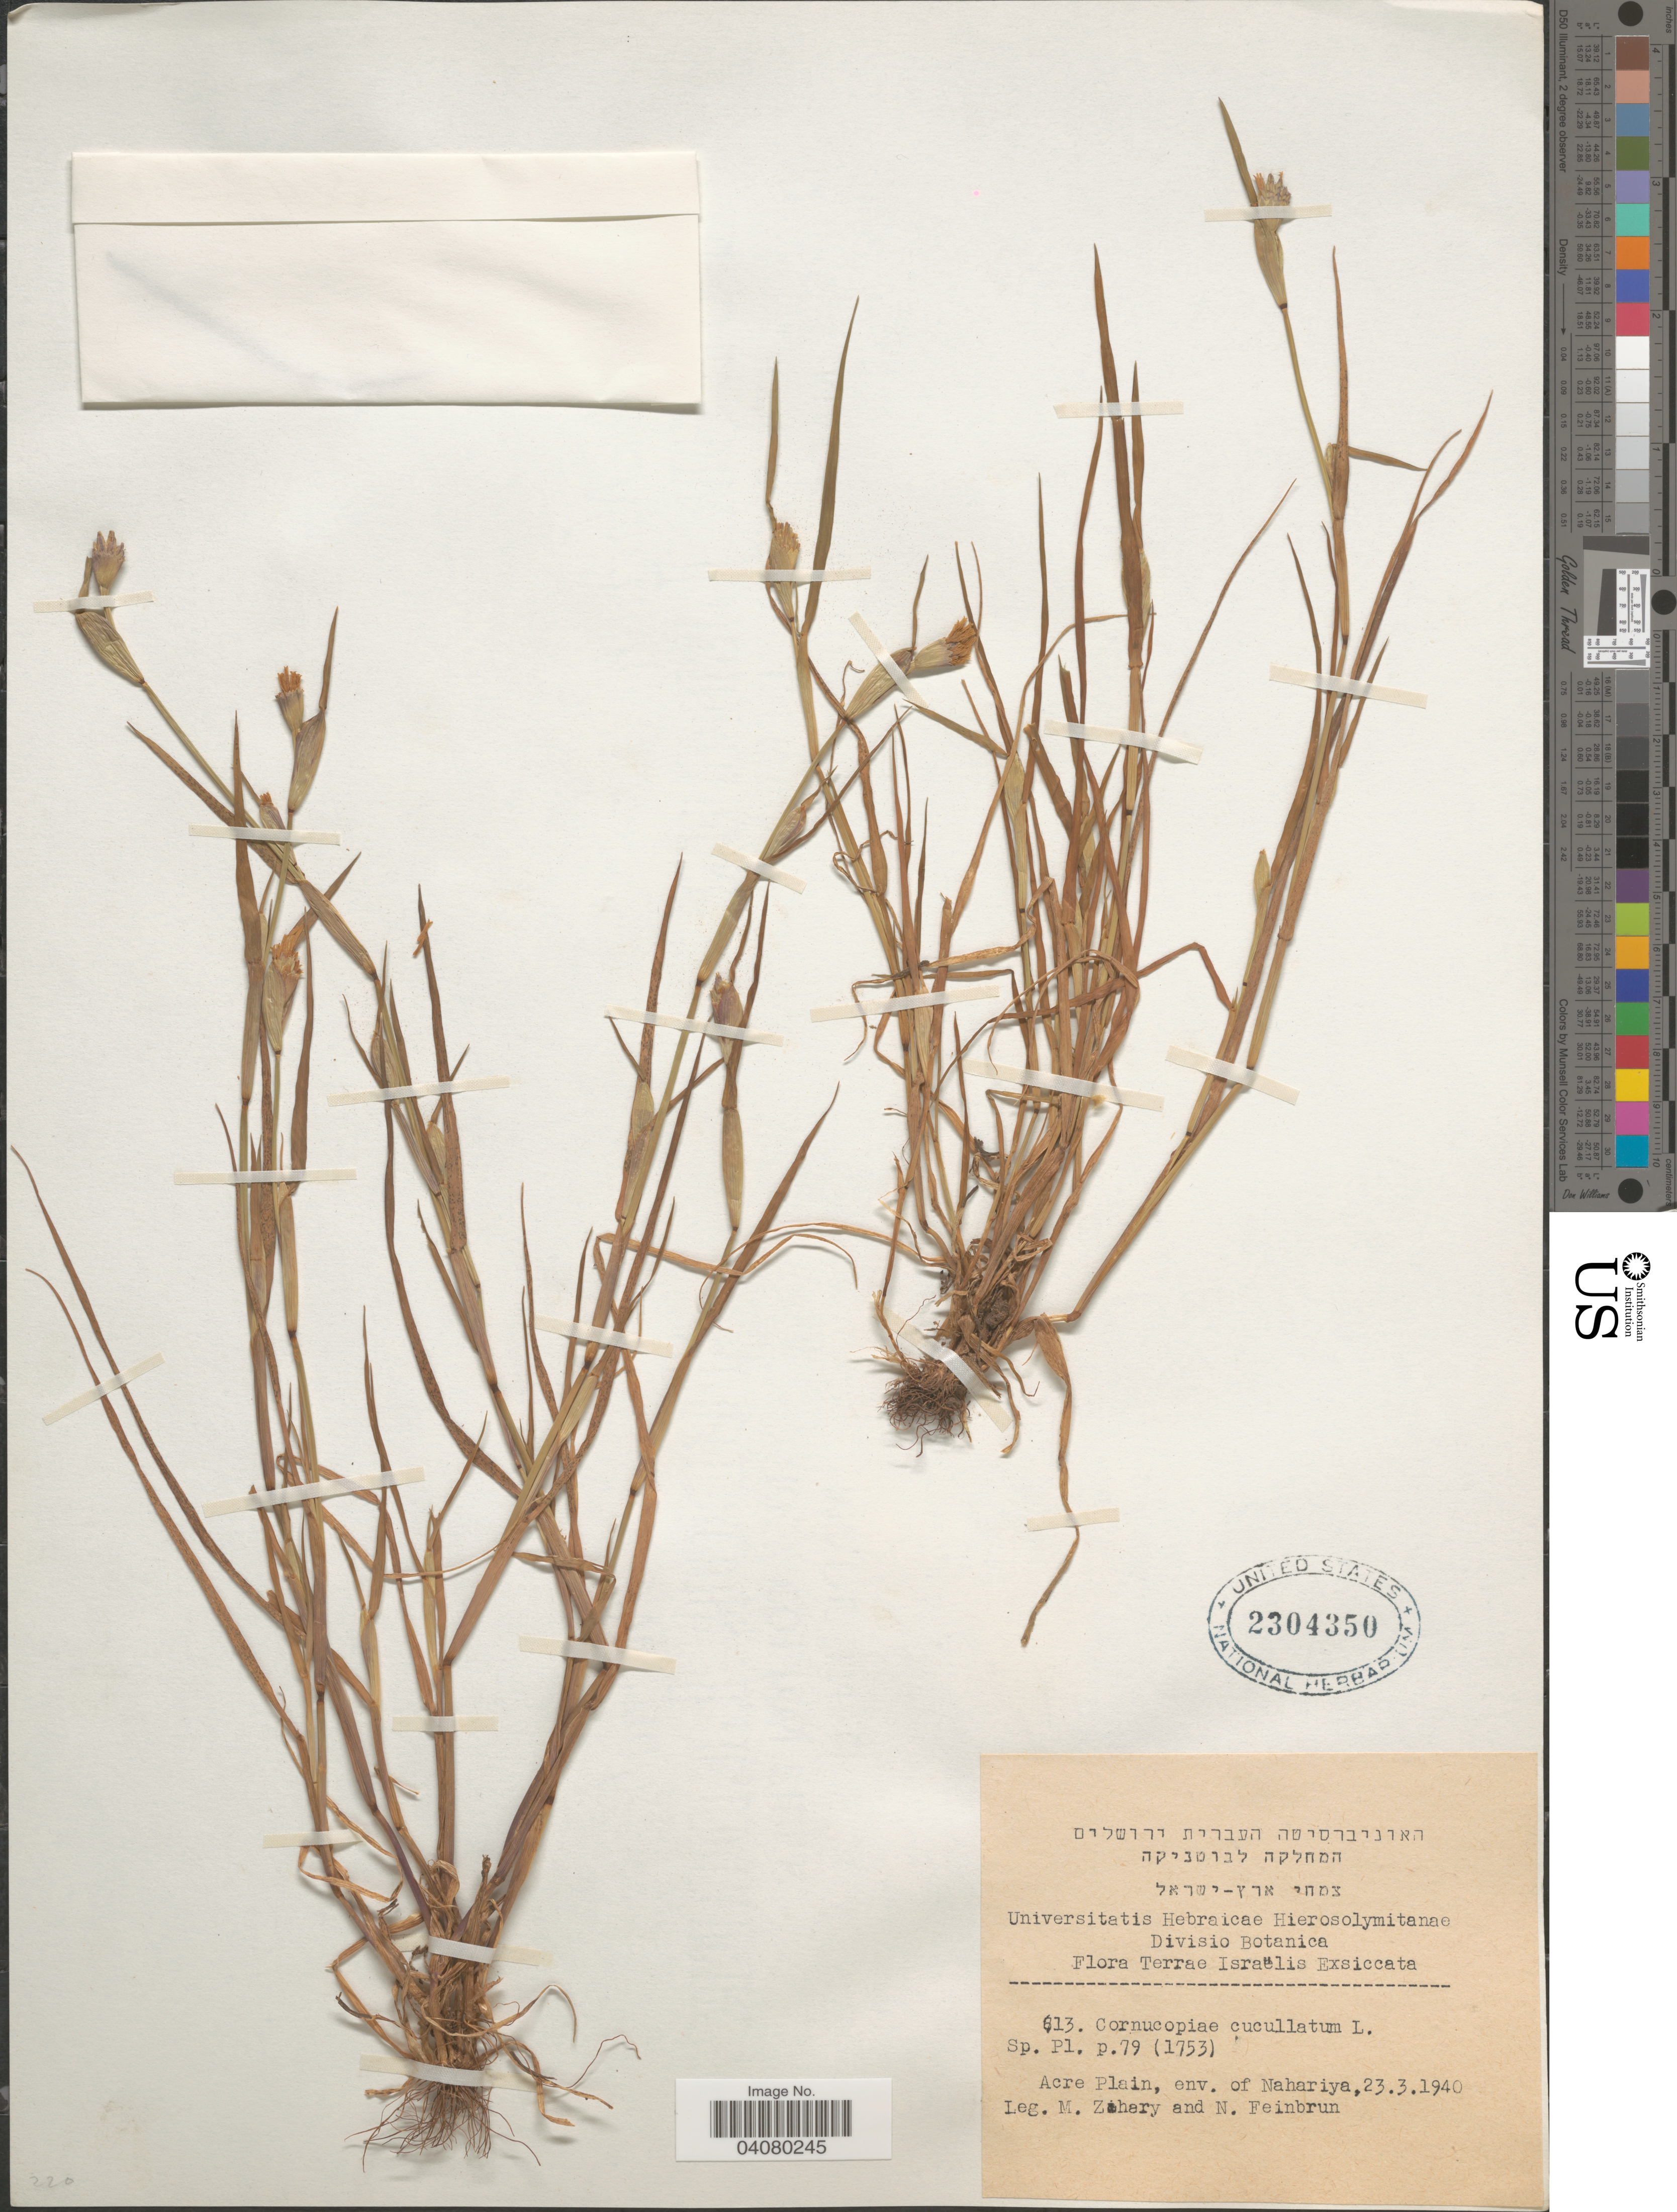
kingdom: Plantae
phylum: Tracheophyta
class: Liliopsida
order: Poales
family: Poaceae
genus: Cornucopiae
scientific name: Cornucopiae cucullatum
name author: L.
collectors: M. Zohary & N. Feinbrun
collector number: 613*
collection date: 1940-03-23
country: Israel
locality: Terrae Israëlis. Acre Plain, env. of Nahariya.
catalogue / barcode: US 2304350